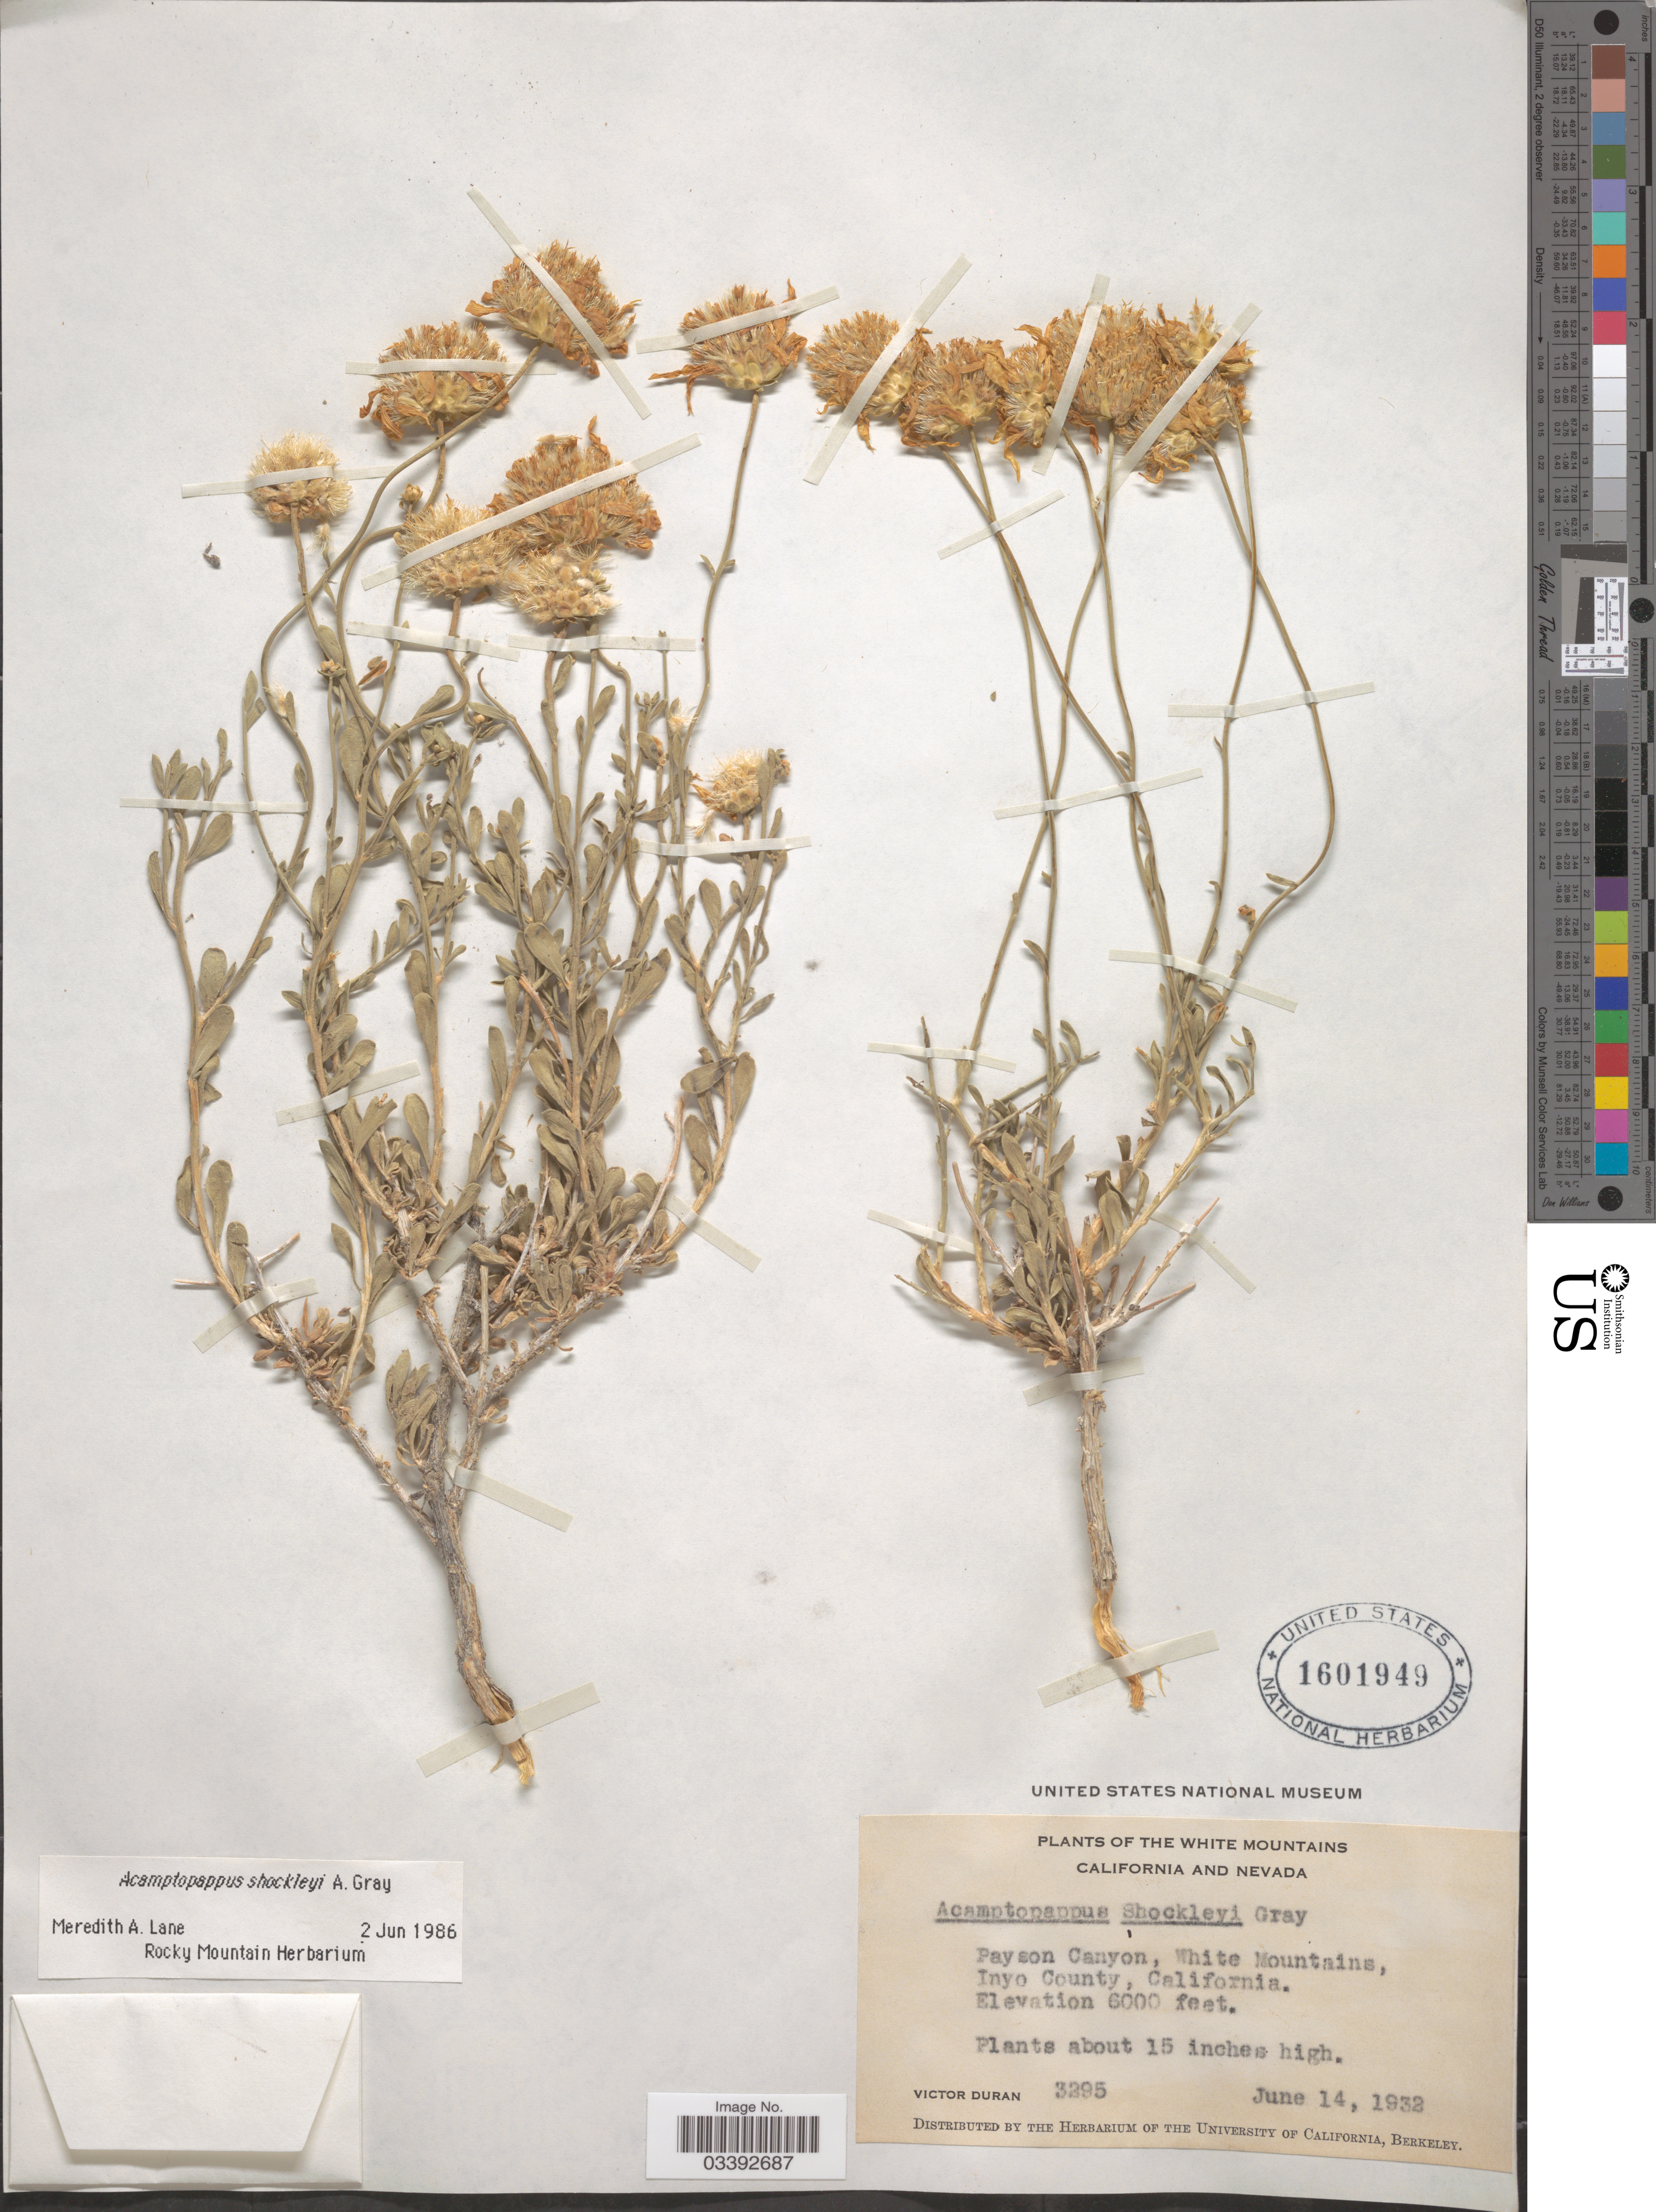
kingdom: Plantae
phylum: Tracheophyta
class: Magnoliopsida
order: Asterales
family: Asteraceae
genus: Acamptopappus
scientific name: Acamptopappus shockleyi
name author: A. Gray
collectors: V. Duran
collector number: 3295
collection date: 1932-06-14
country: United States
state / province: California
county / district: Inyo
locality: The White Mountains. Payson Canyon, Inyo County.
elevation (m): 1829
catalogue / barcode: US 1601949